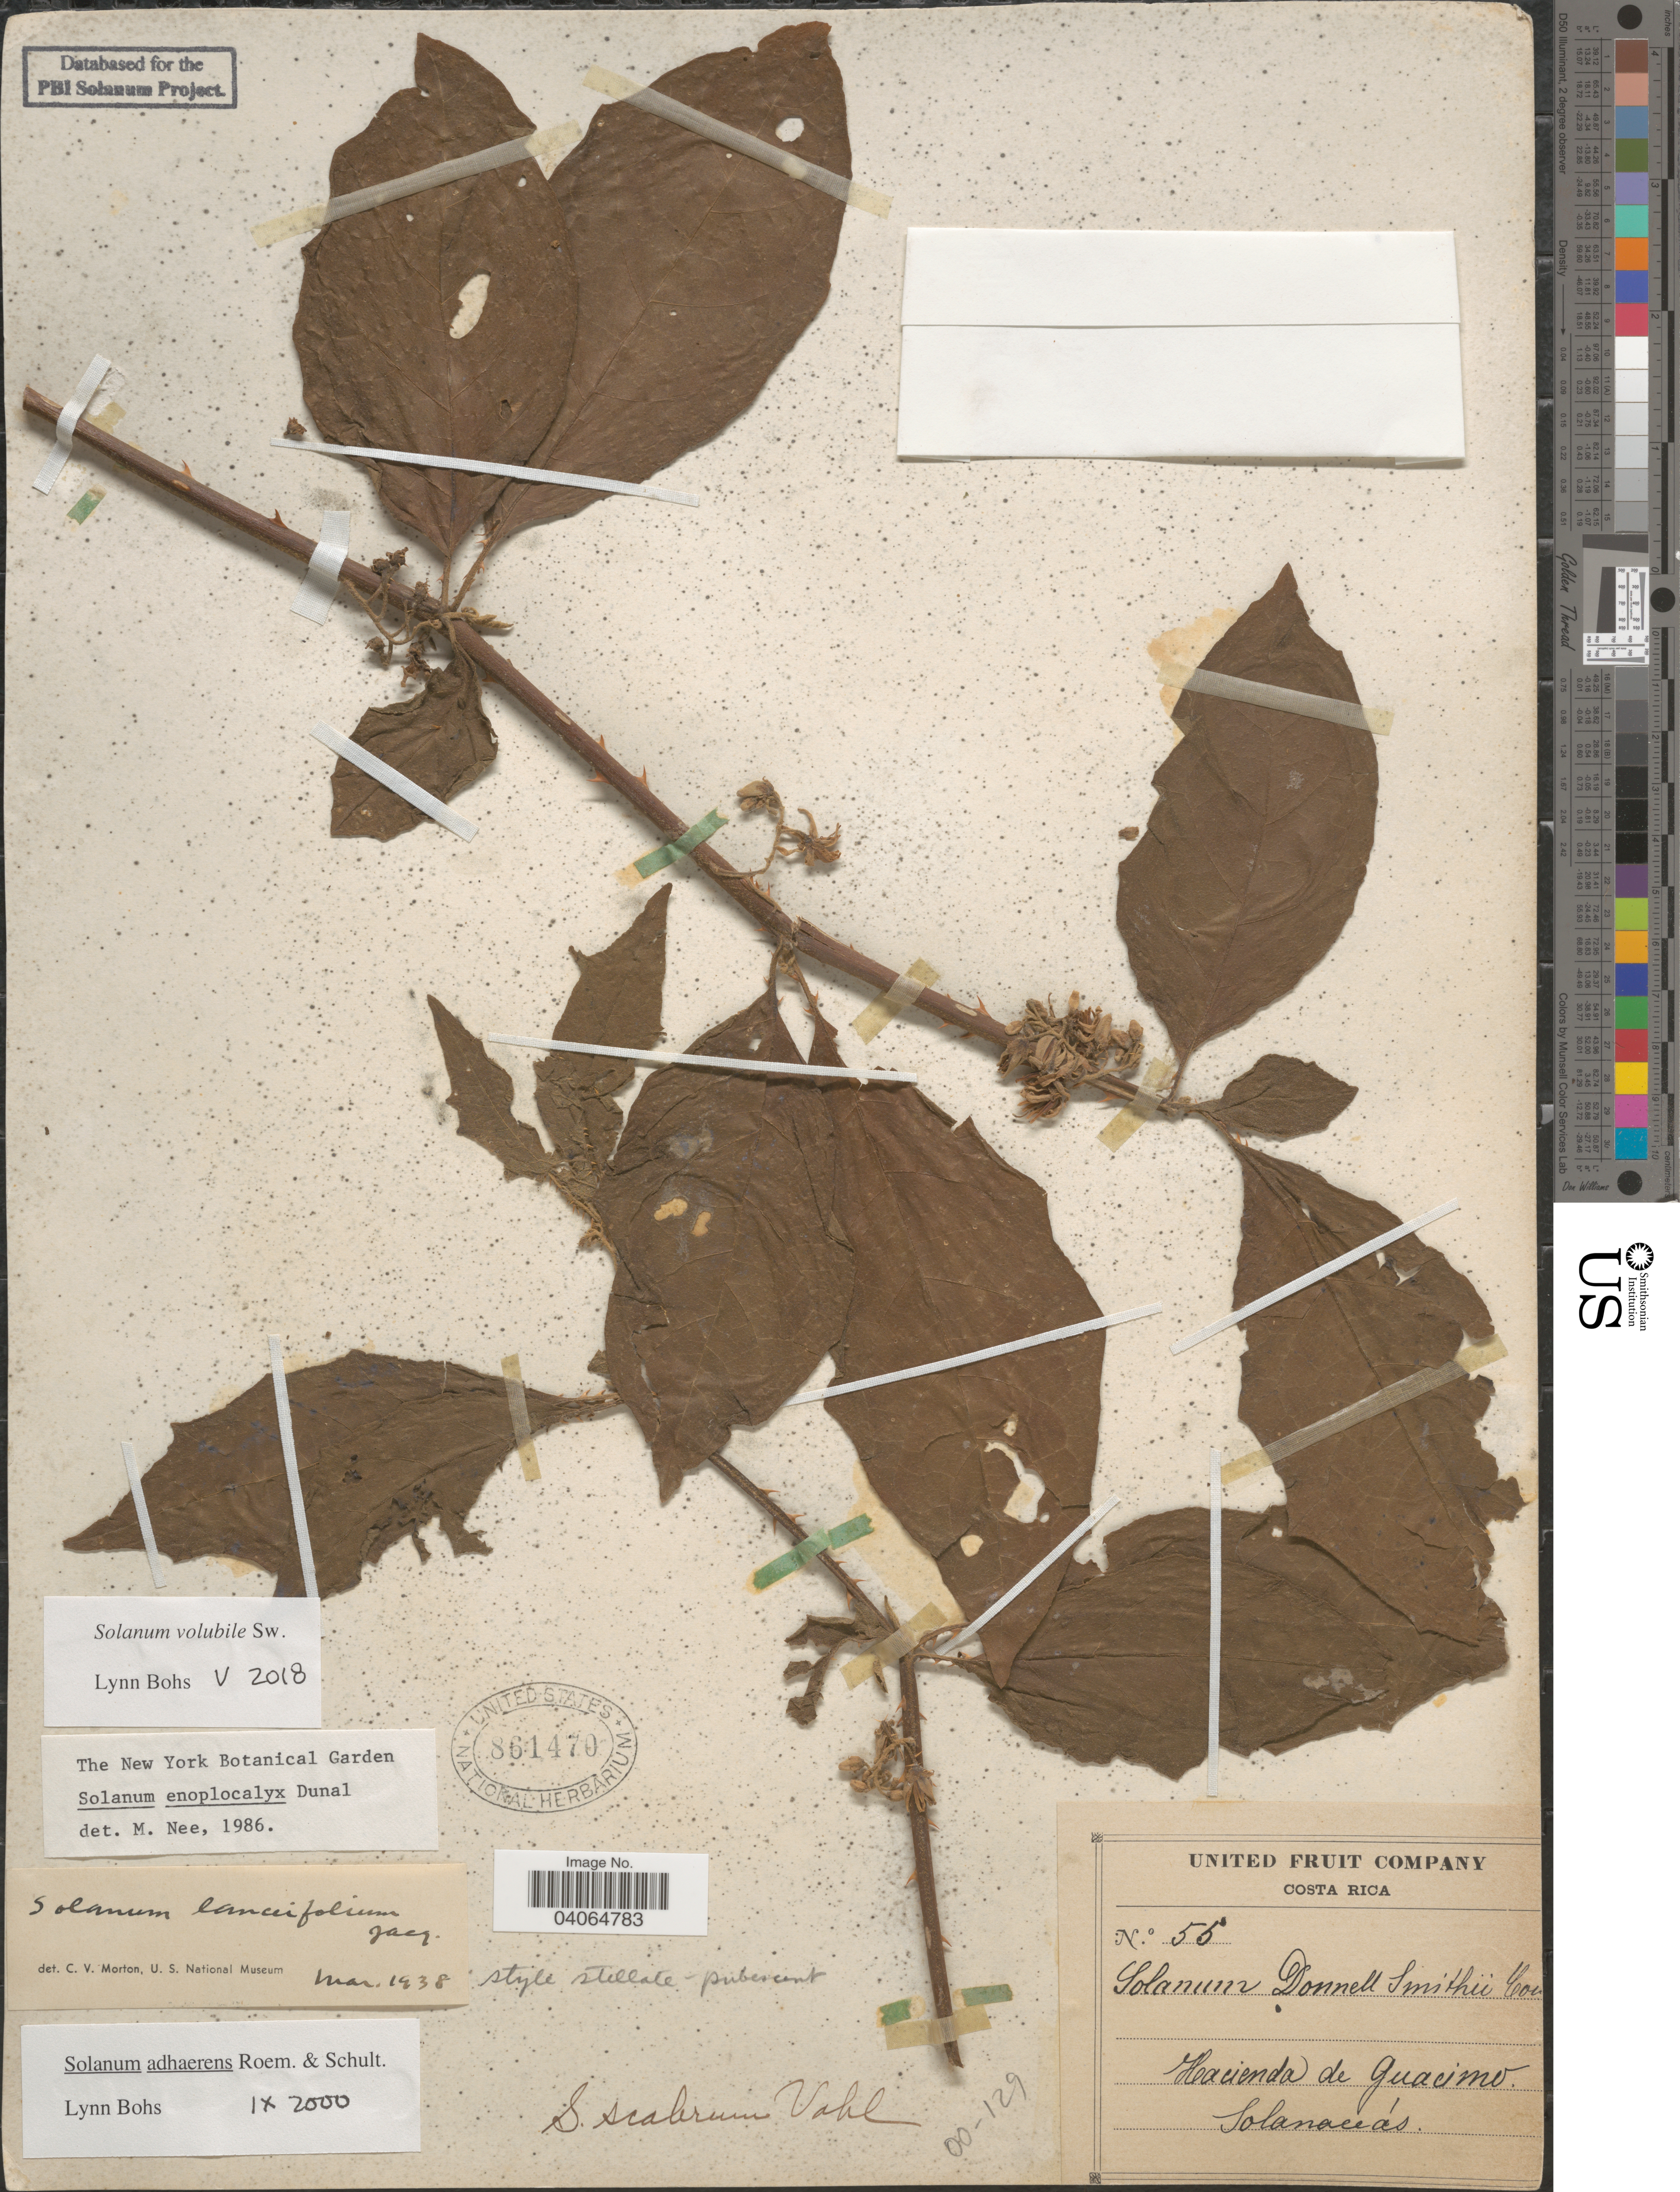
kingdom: Plantae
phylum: Tracheophyta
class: Magnoliopsida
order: Solanales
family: Solanaceae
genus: Solanum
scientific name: Solanum volubile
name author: Sw.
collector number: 55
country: Costa Rica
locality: Hacienda de Guacimo.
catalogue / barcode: US 861470